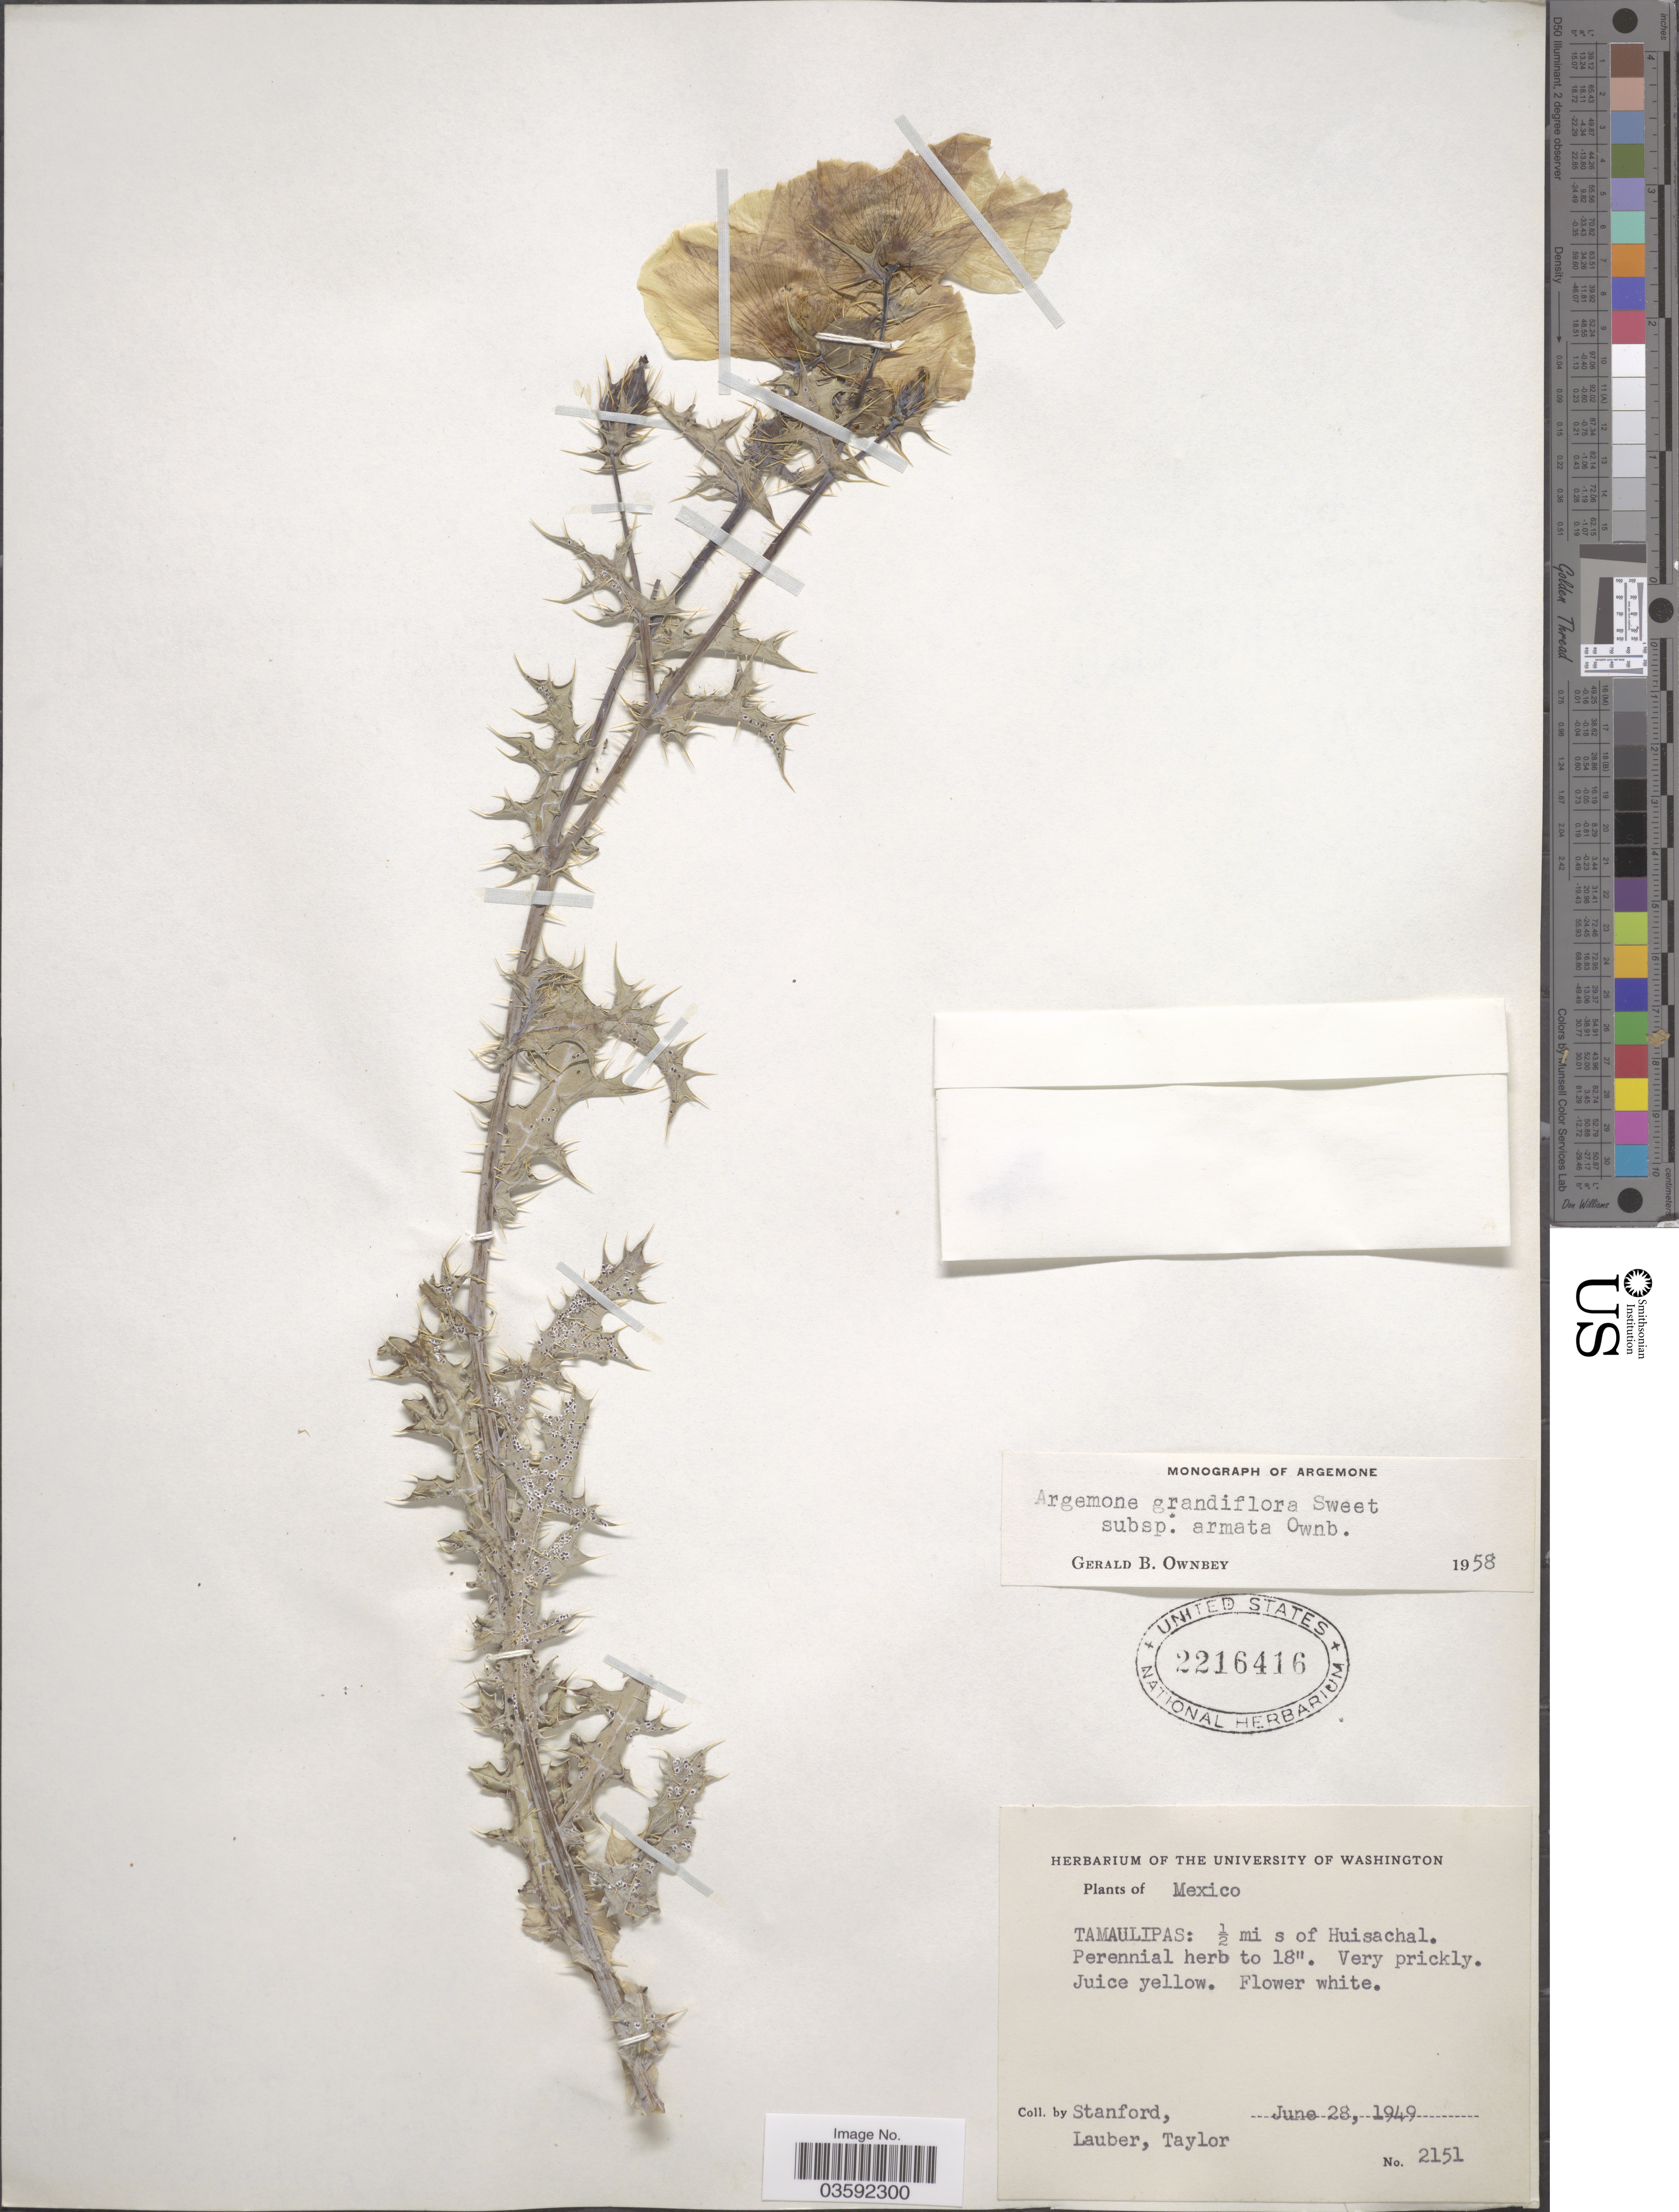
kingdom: Plantae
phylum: Tracheophyta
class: Magnoliopsida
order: Ranunculales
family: Papaveraceae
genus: Argemone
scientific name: Argemone grandiflora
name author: Sweet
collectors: -. Stanford, Lauber, -- & -- Taylor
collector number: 2151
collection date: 1949-06-28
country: Mexico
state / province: Tamaulipas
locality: ½ mi s of Huisachal.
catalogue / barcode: US 2216416